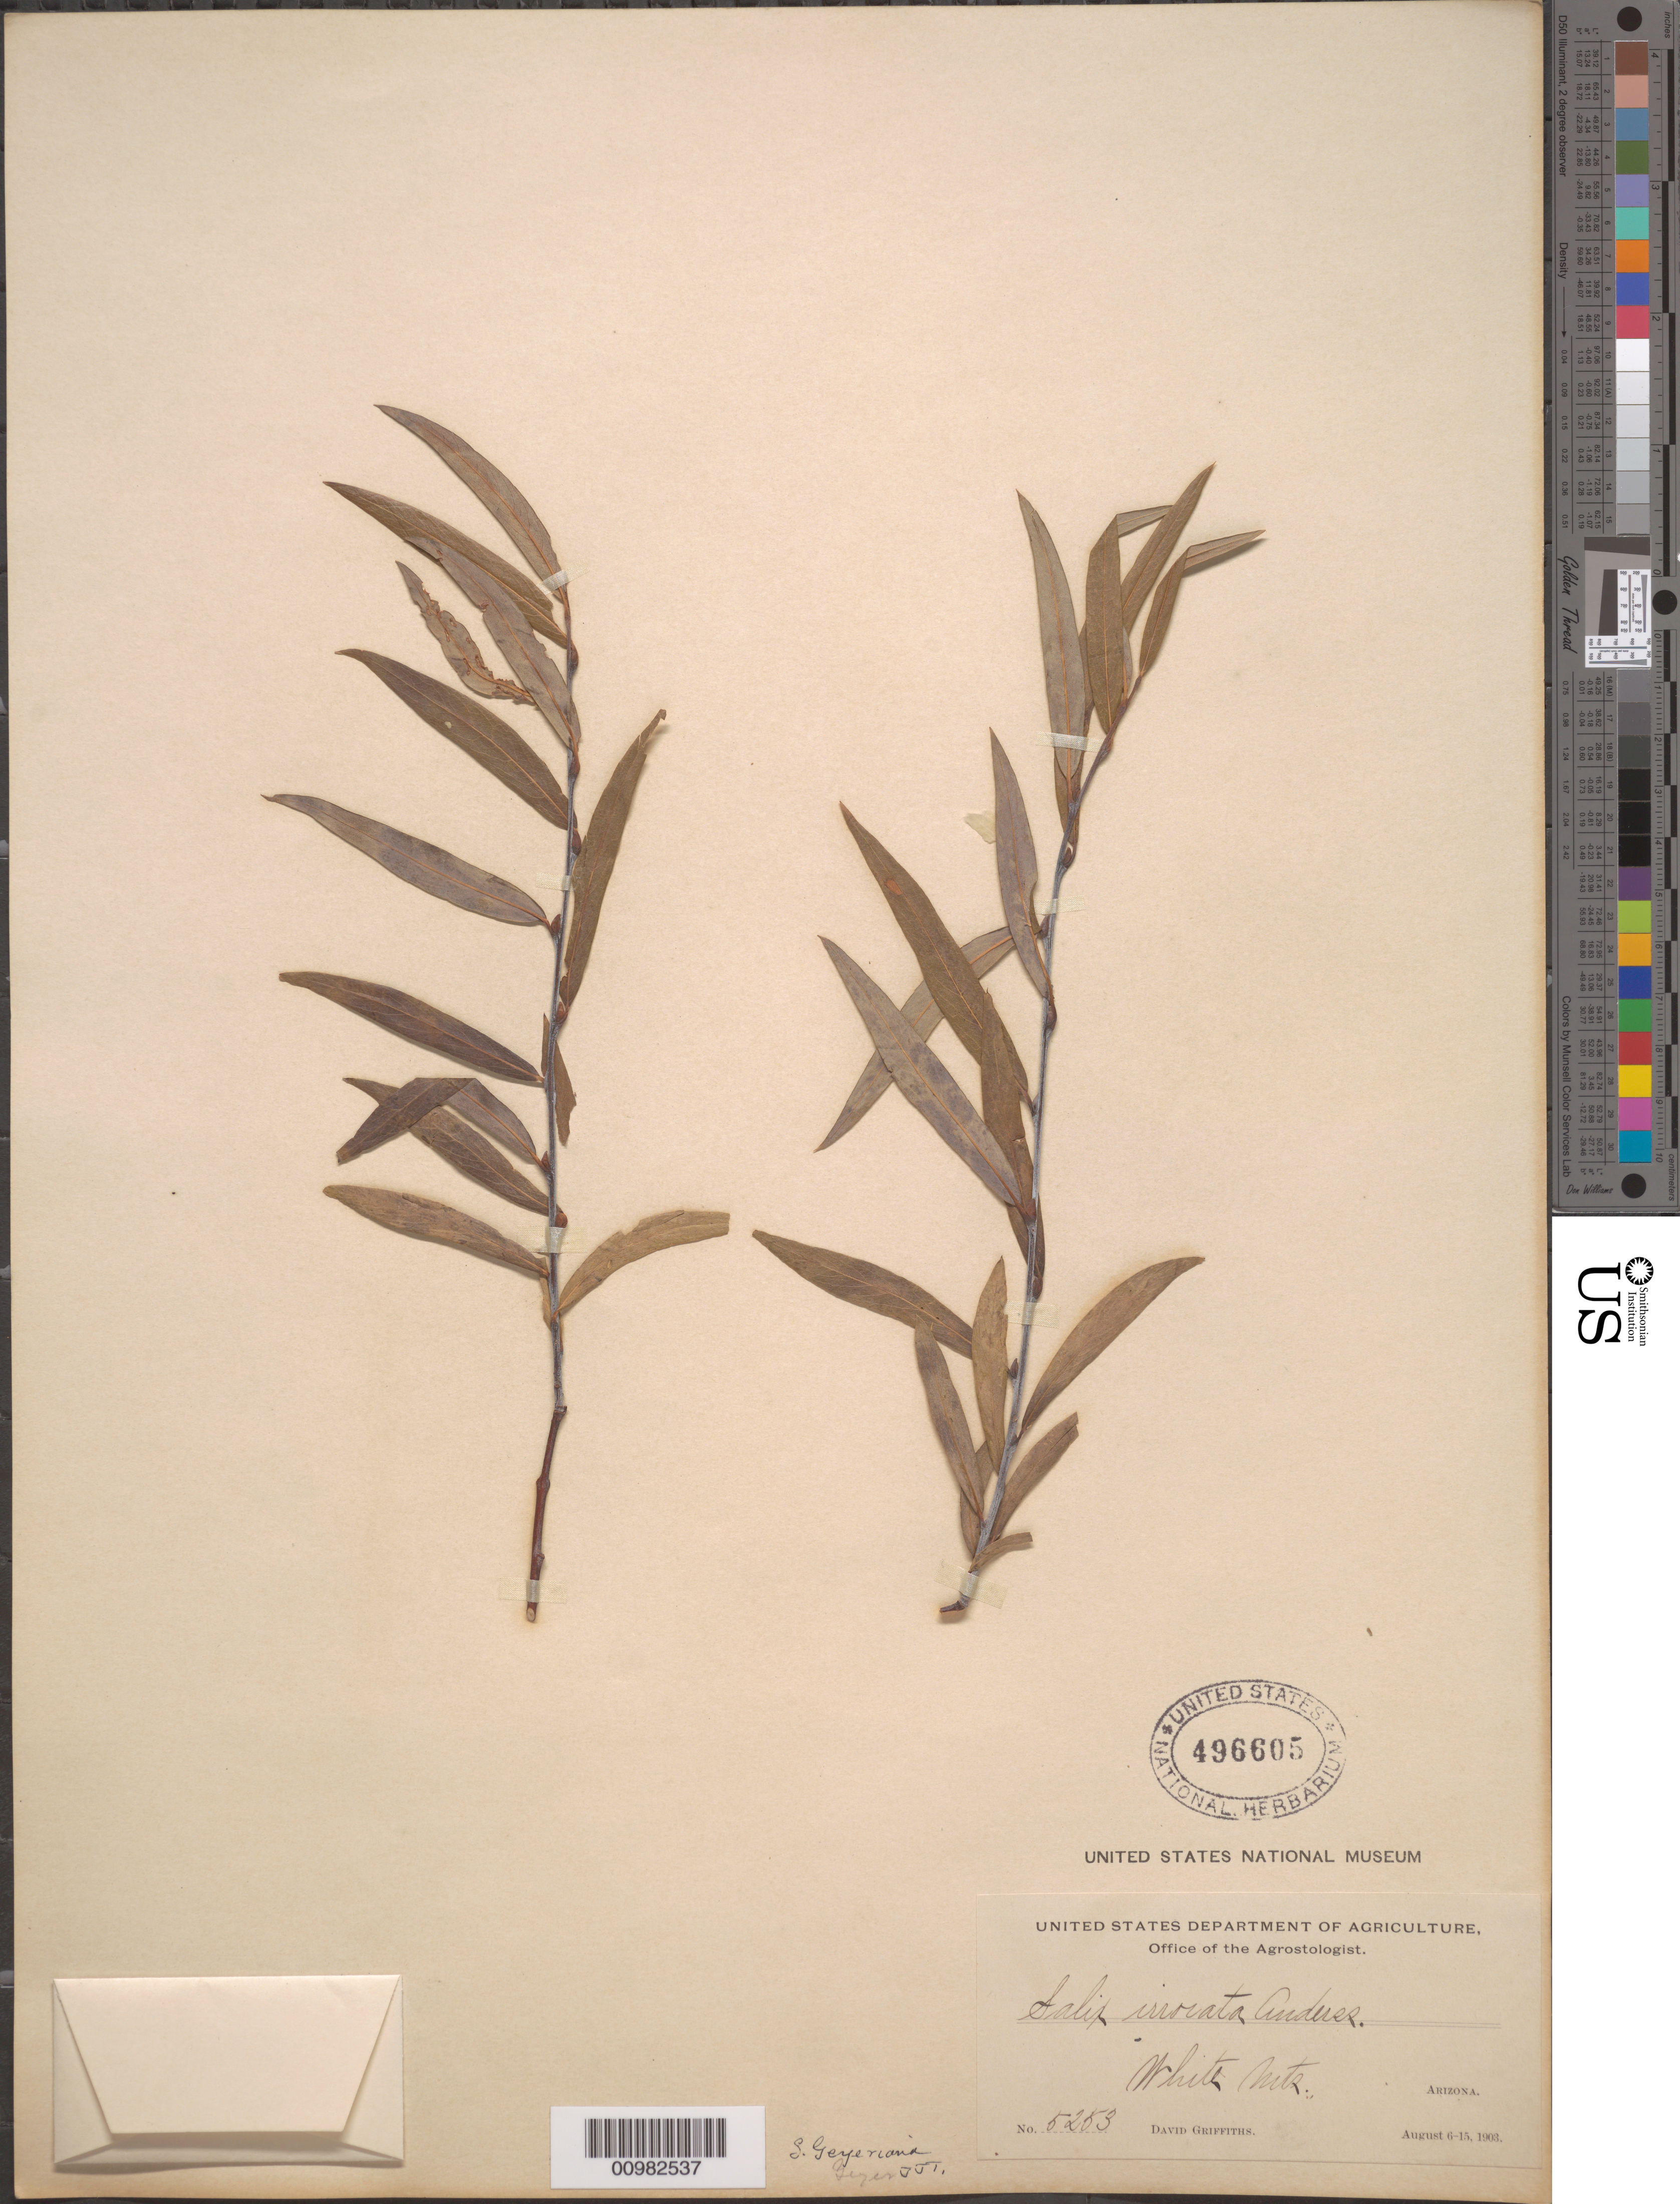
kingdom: Plantae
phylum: Tracheophyta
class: Magnoliopsida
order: Malpighiales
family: Salicaceae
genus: Salix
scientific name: Salix geyeriana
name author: Andersson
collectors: D. Griffiths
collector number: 5253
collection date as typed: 06 Aug 1903 to 15 Aug 1903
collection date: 1903-08-06/1903-08-15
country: United States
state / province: Arizona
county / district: Apache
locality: White Mountains.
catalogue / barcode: US 496605